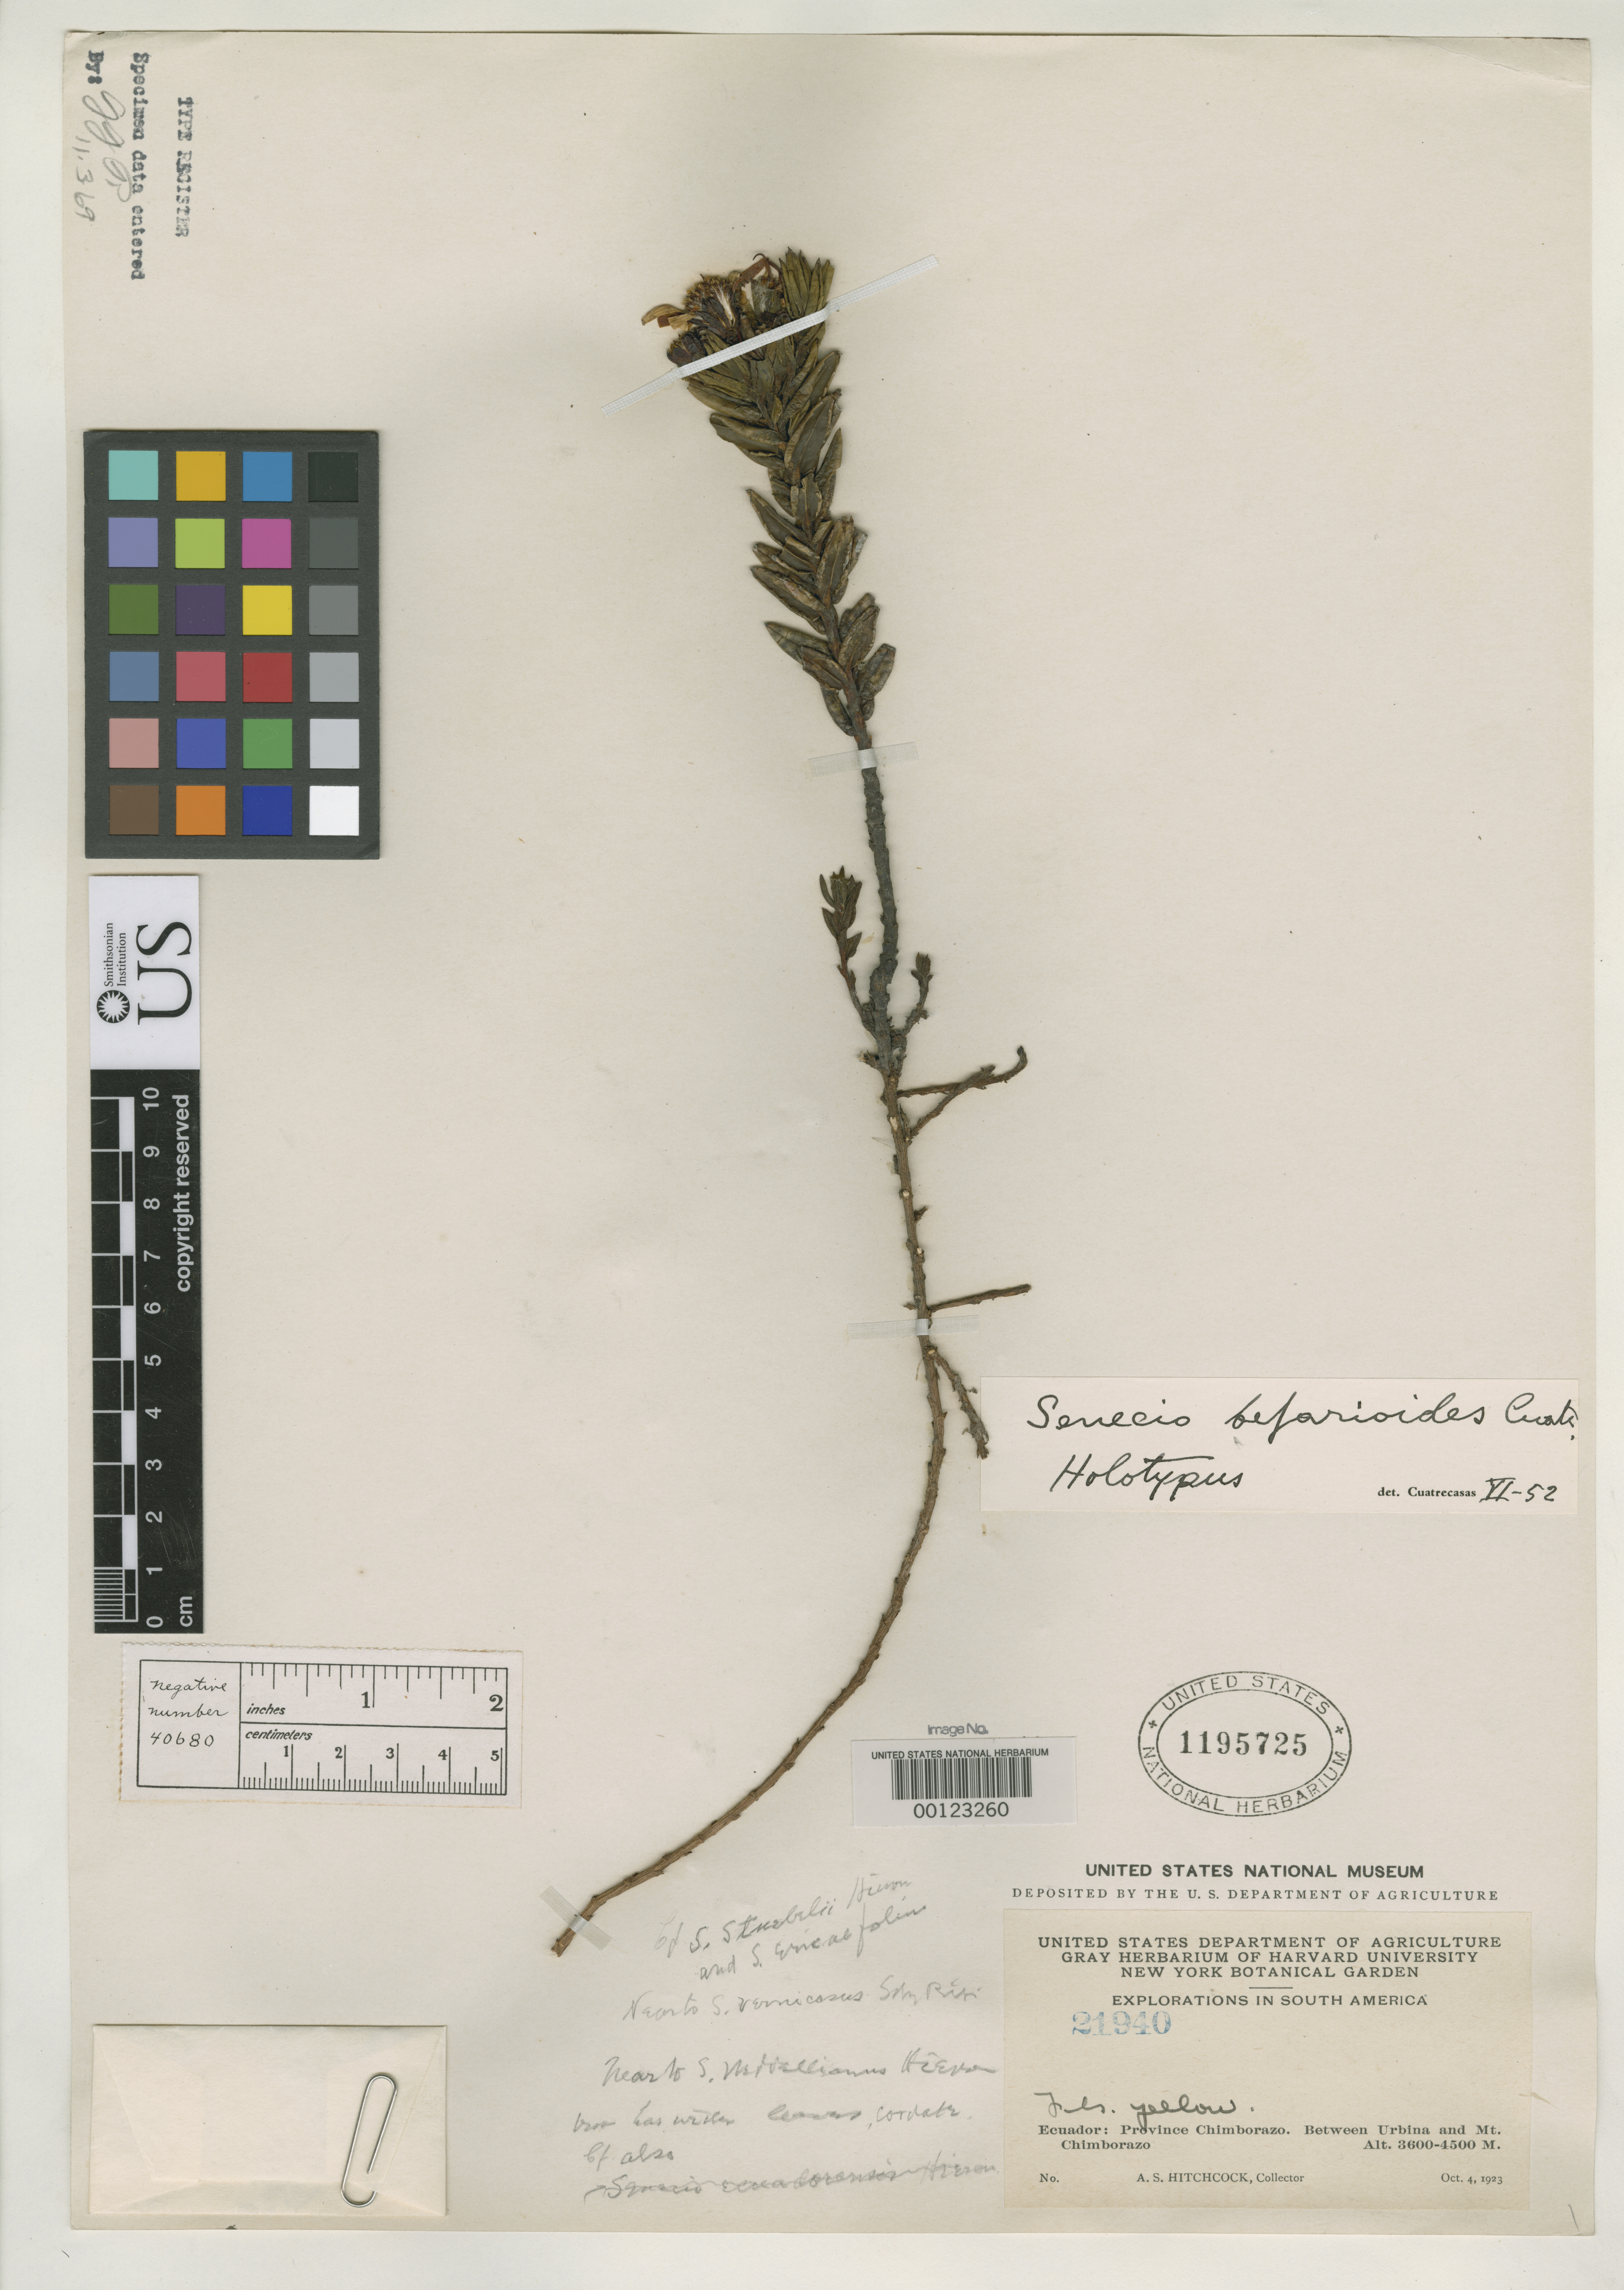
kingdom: Plantae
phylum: Tracheophyta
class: Magnoliopsida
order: Asterales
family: Asteraceae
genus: Senecio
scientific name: Senecio befarioides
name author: Cuatrec.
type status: Holotype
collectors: A. S. Hitchcock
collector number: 21940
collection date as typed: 04 Oct 1923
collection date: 1923-10-04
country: Ecuador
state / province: Chimborazo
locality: Between Urbina and Mt. Chimborazo.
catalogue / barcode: US 1195725